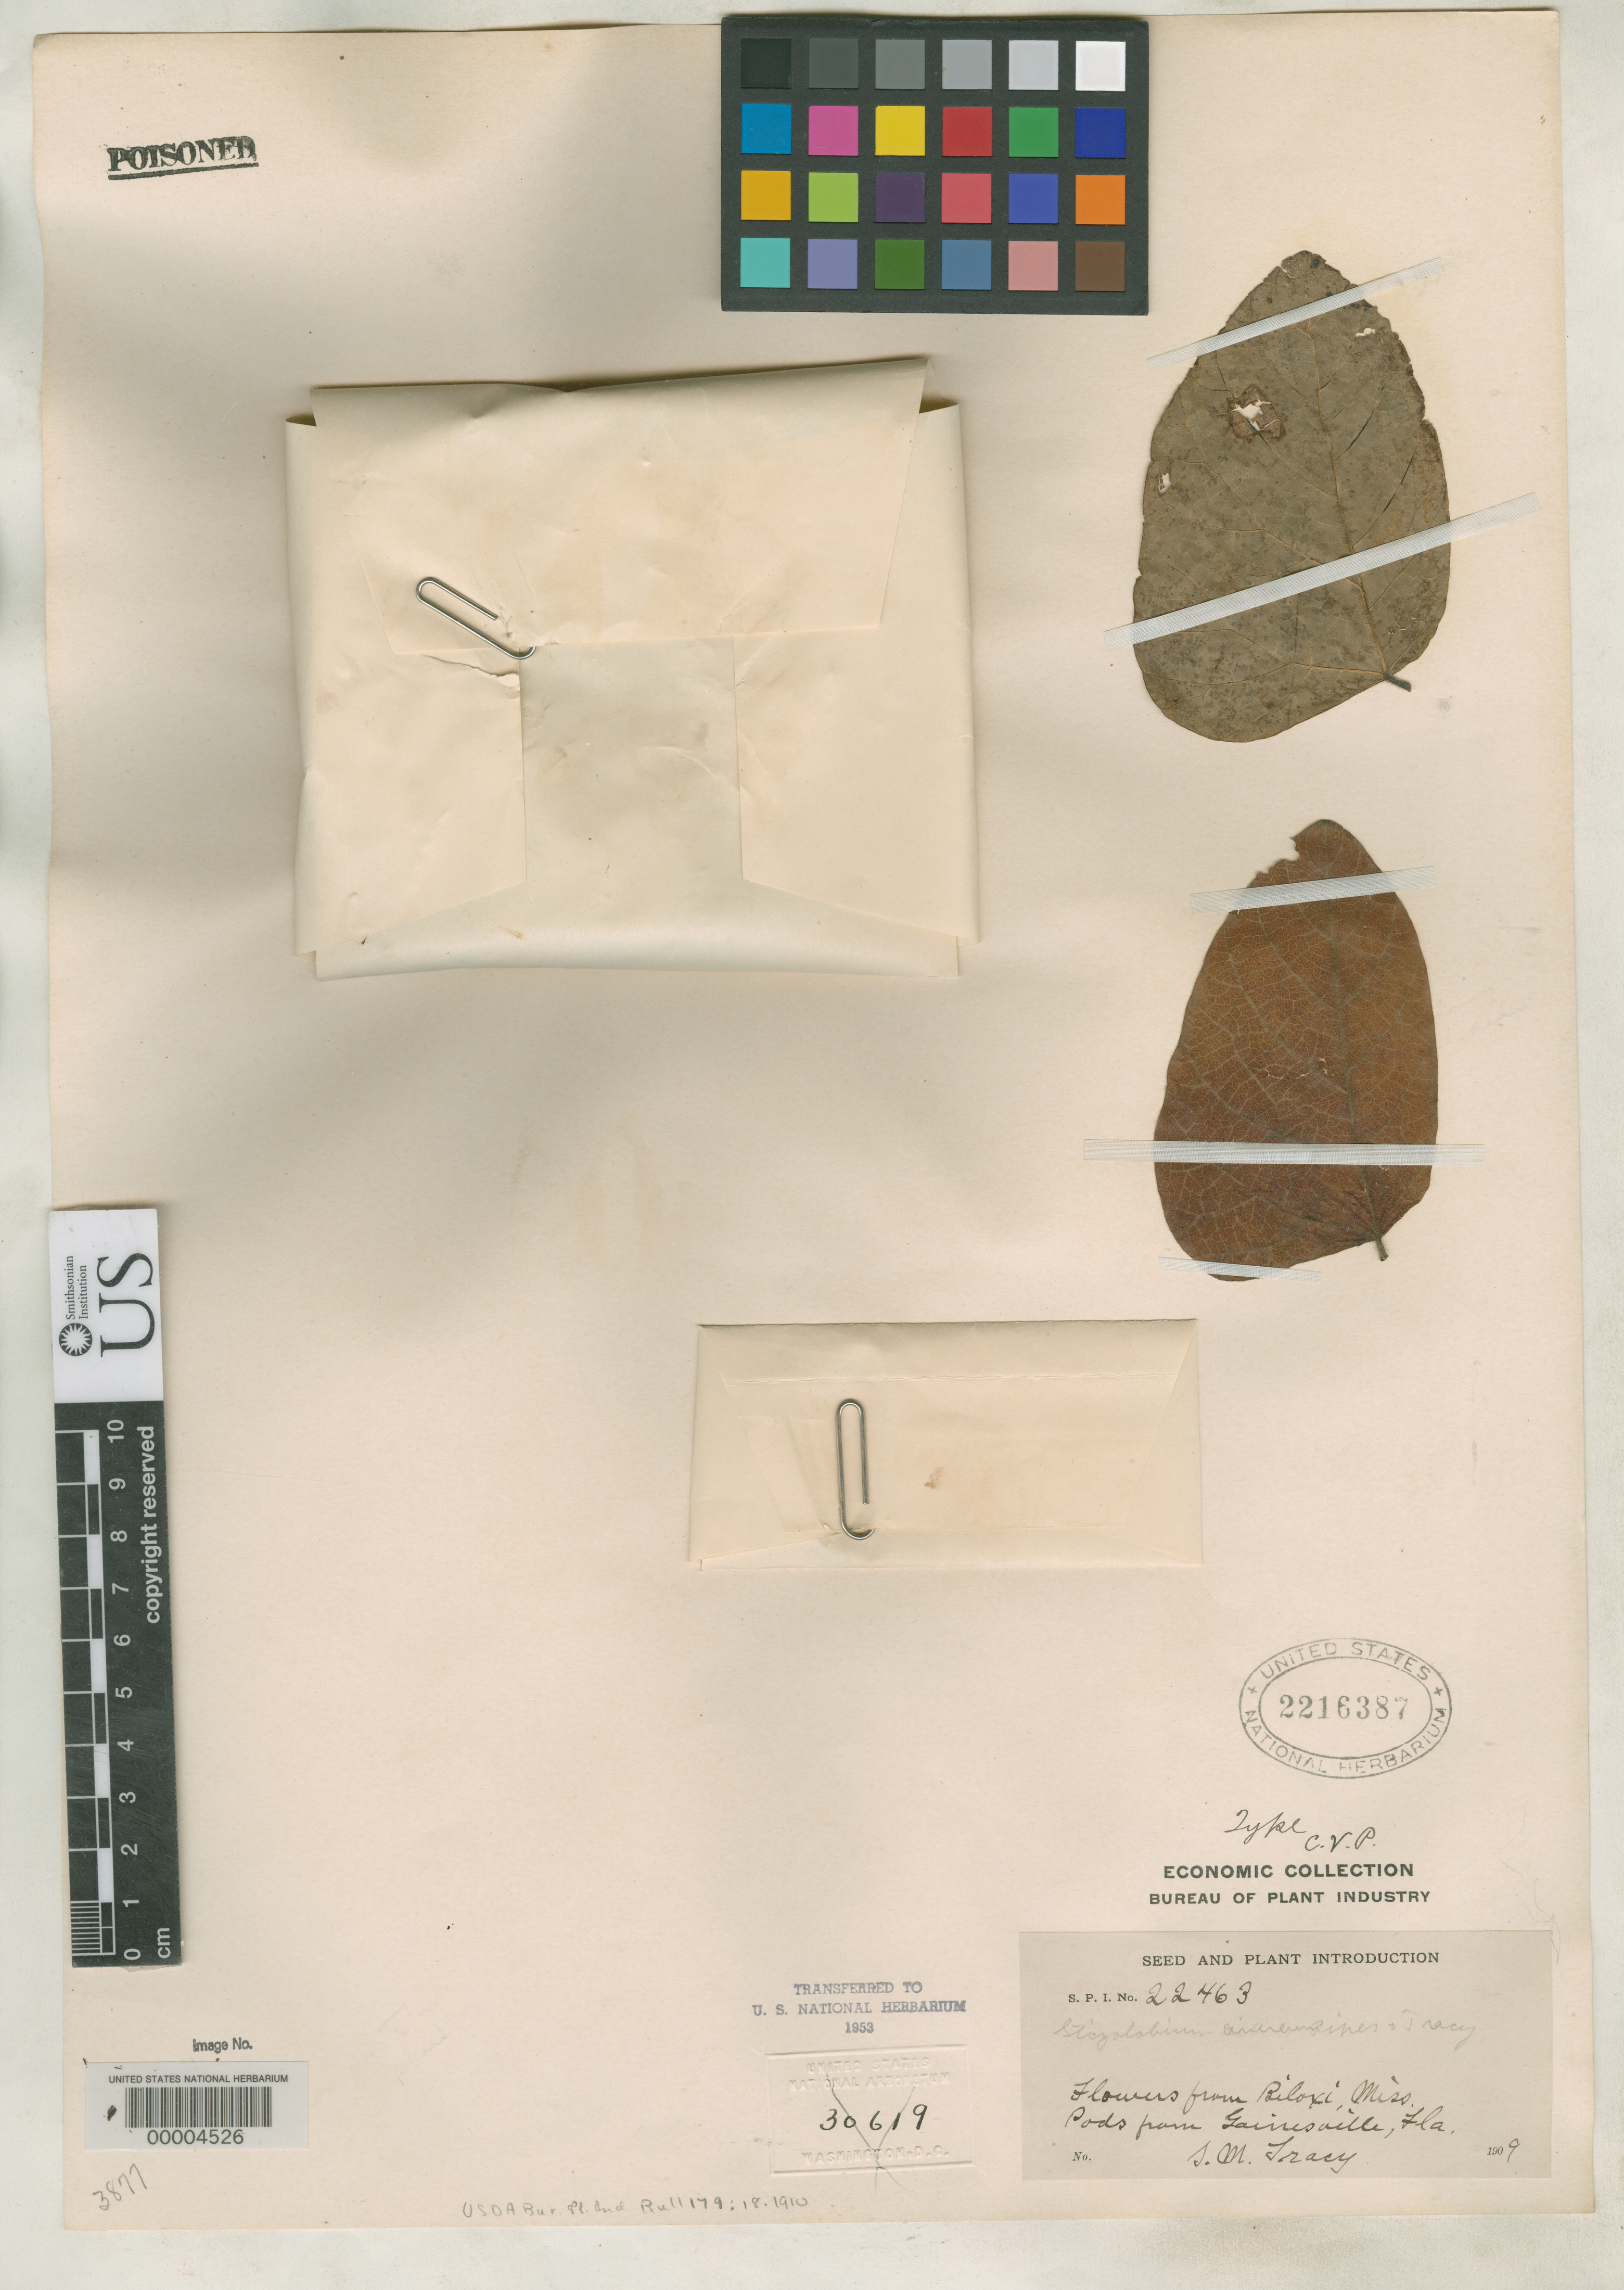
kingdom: Plantae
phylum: Tracheophyta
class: Magnoliopsida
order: Fabales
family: Fabaceae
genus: Stizolobium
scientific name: Stizolobium cinereum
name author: Piper & Tracy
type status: Holotype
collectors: S. M. Tracy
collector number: S.P.I. 22463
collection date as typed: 1909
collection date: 1909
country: United States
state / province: Mississippi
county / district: Harrison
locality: Biloxi.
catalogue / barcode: US 2216387-2